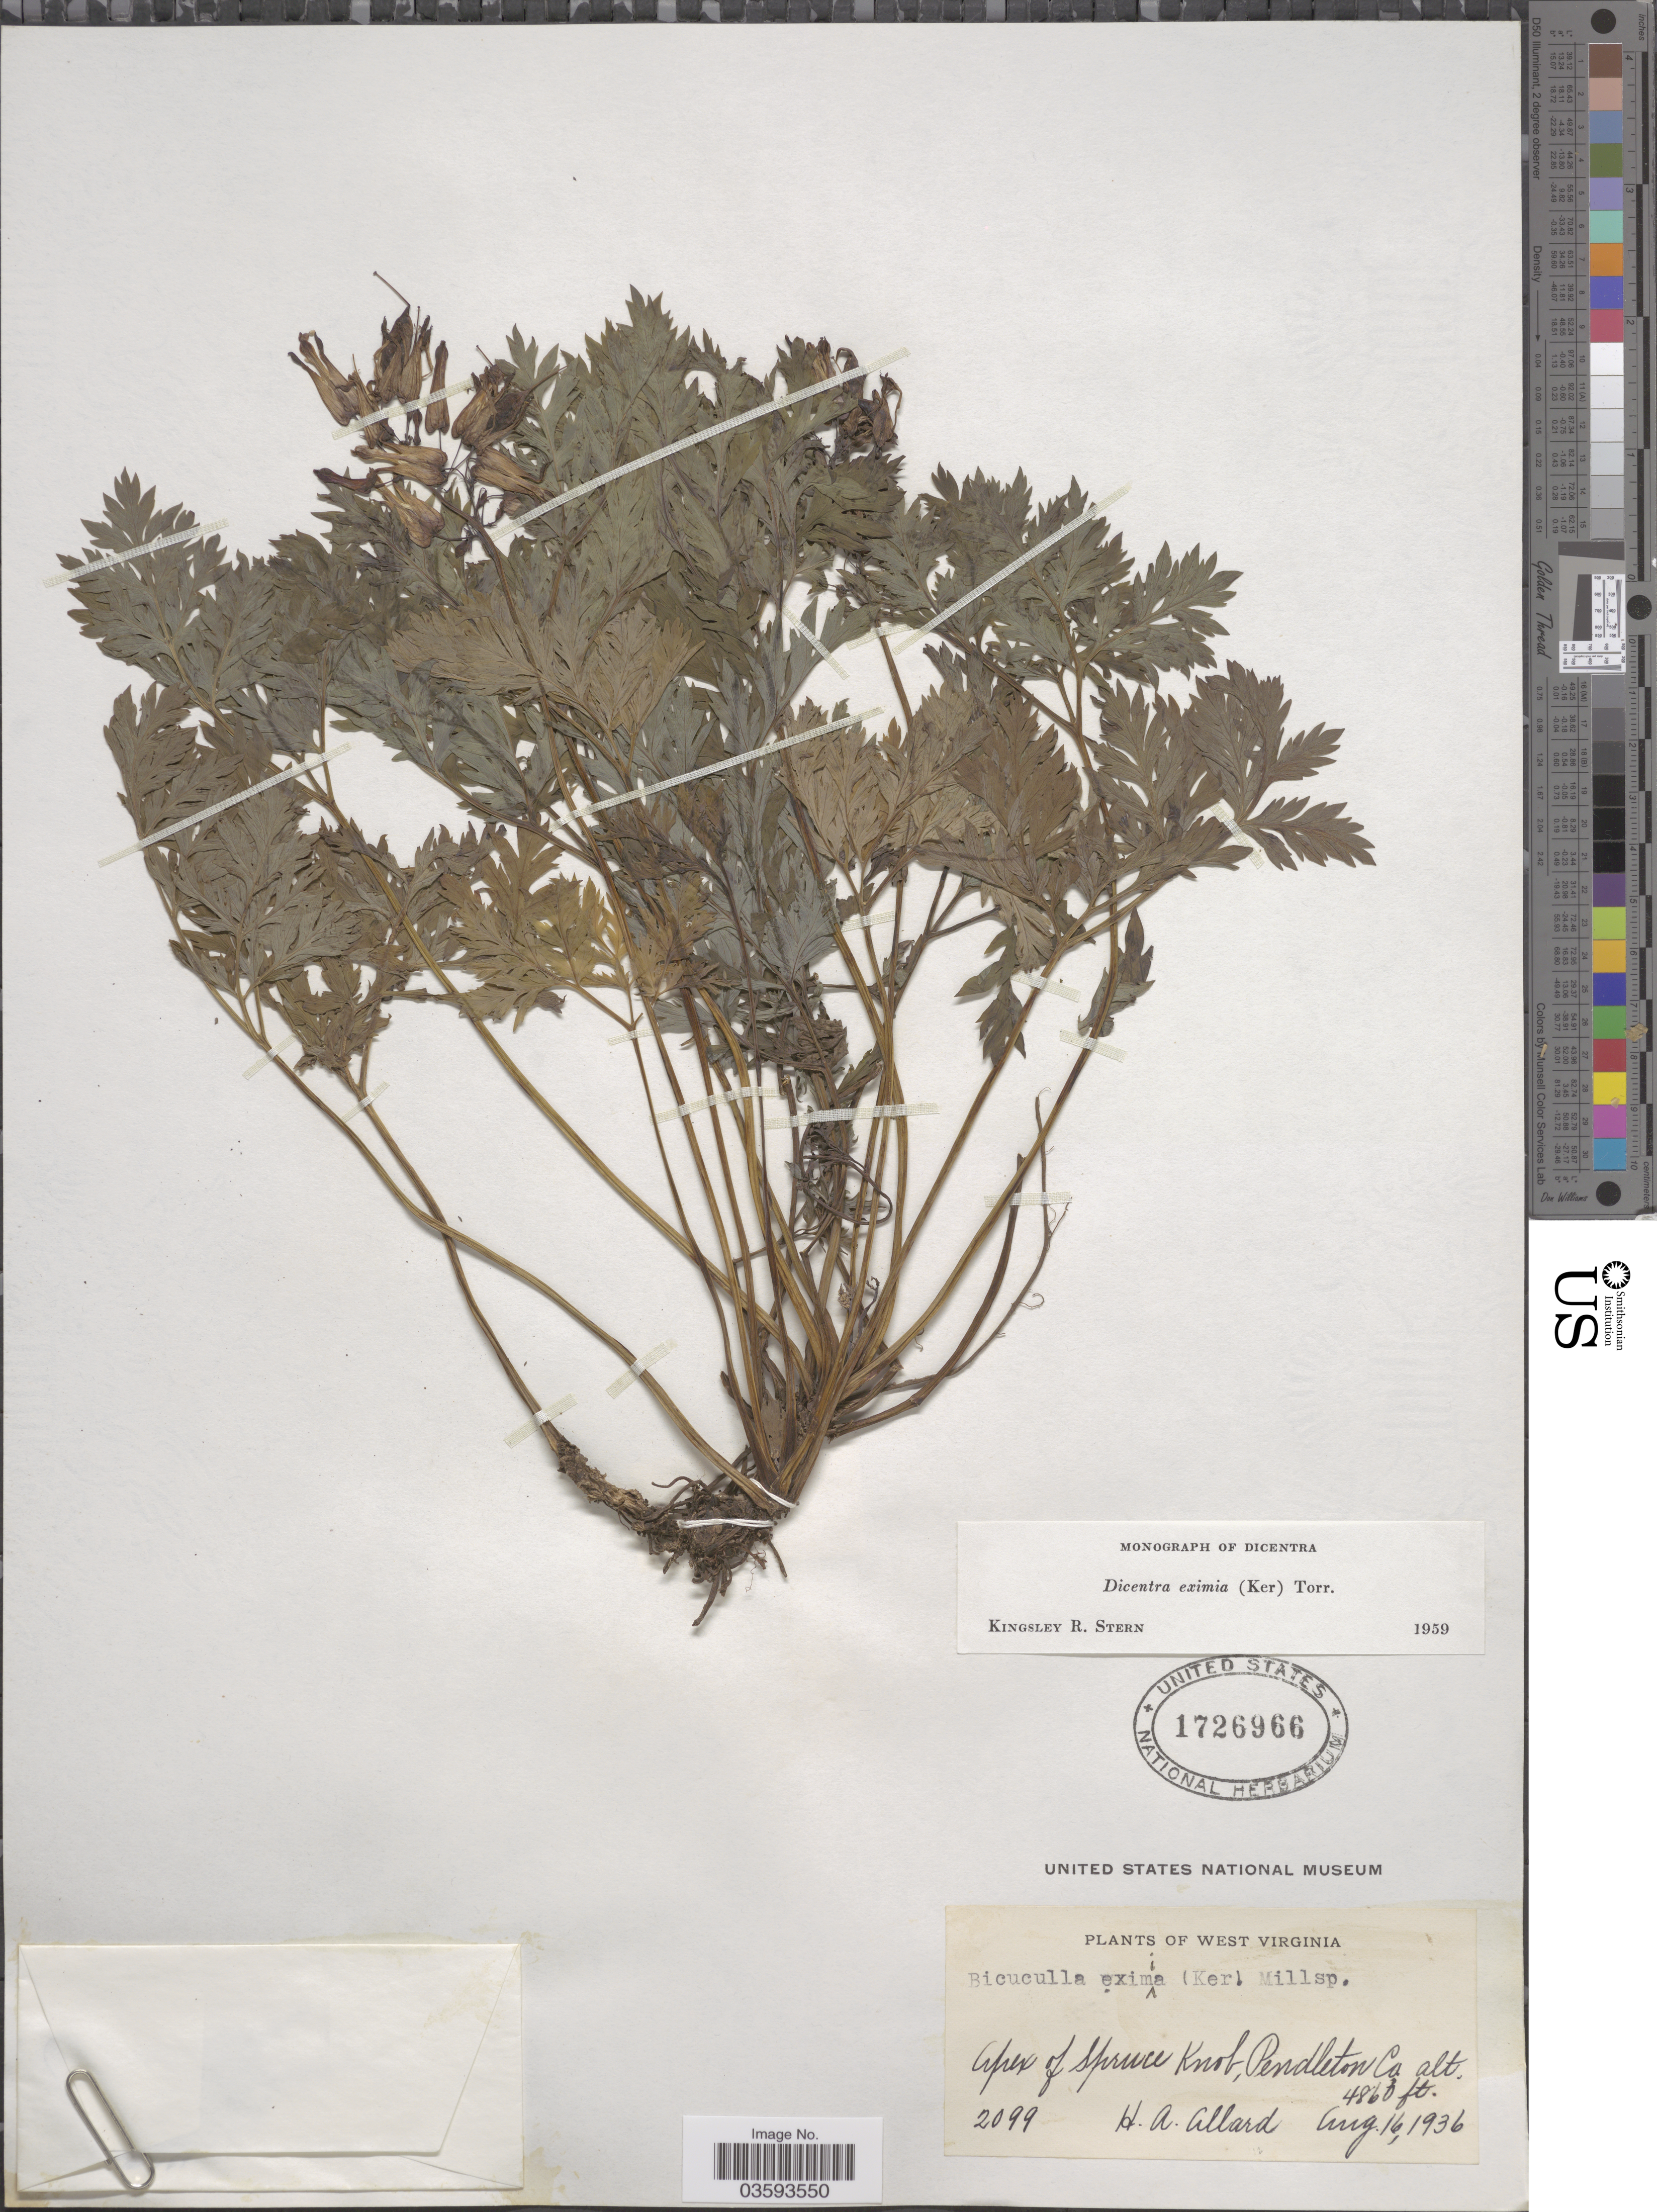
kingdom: Plantae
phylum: Tracheophyta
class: Magnoliopsida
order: Ranunculales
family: Papaveraceae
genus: Dicentra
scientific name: Dicentra eximia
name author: (Ker Gawl.) Torr.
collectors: H. A. Allard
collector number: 2099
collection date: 1936-08-16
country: United States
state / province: West Virginia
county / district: Pendleton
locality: Apex of Spruce Knob, Pendleton Co.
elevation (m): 1481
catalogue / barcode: US 1726966